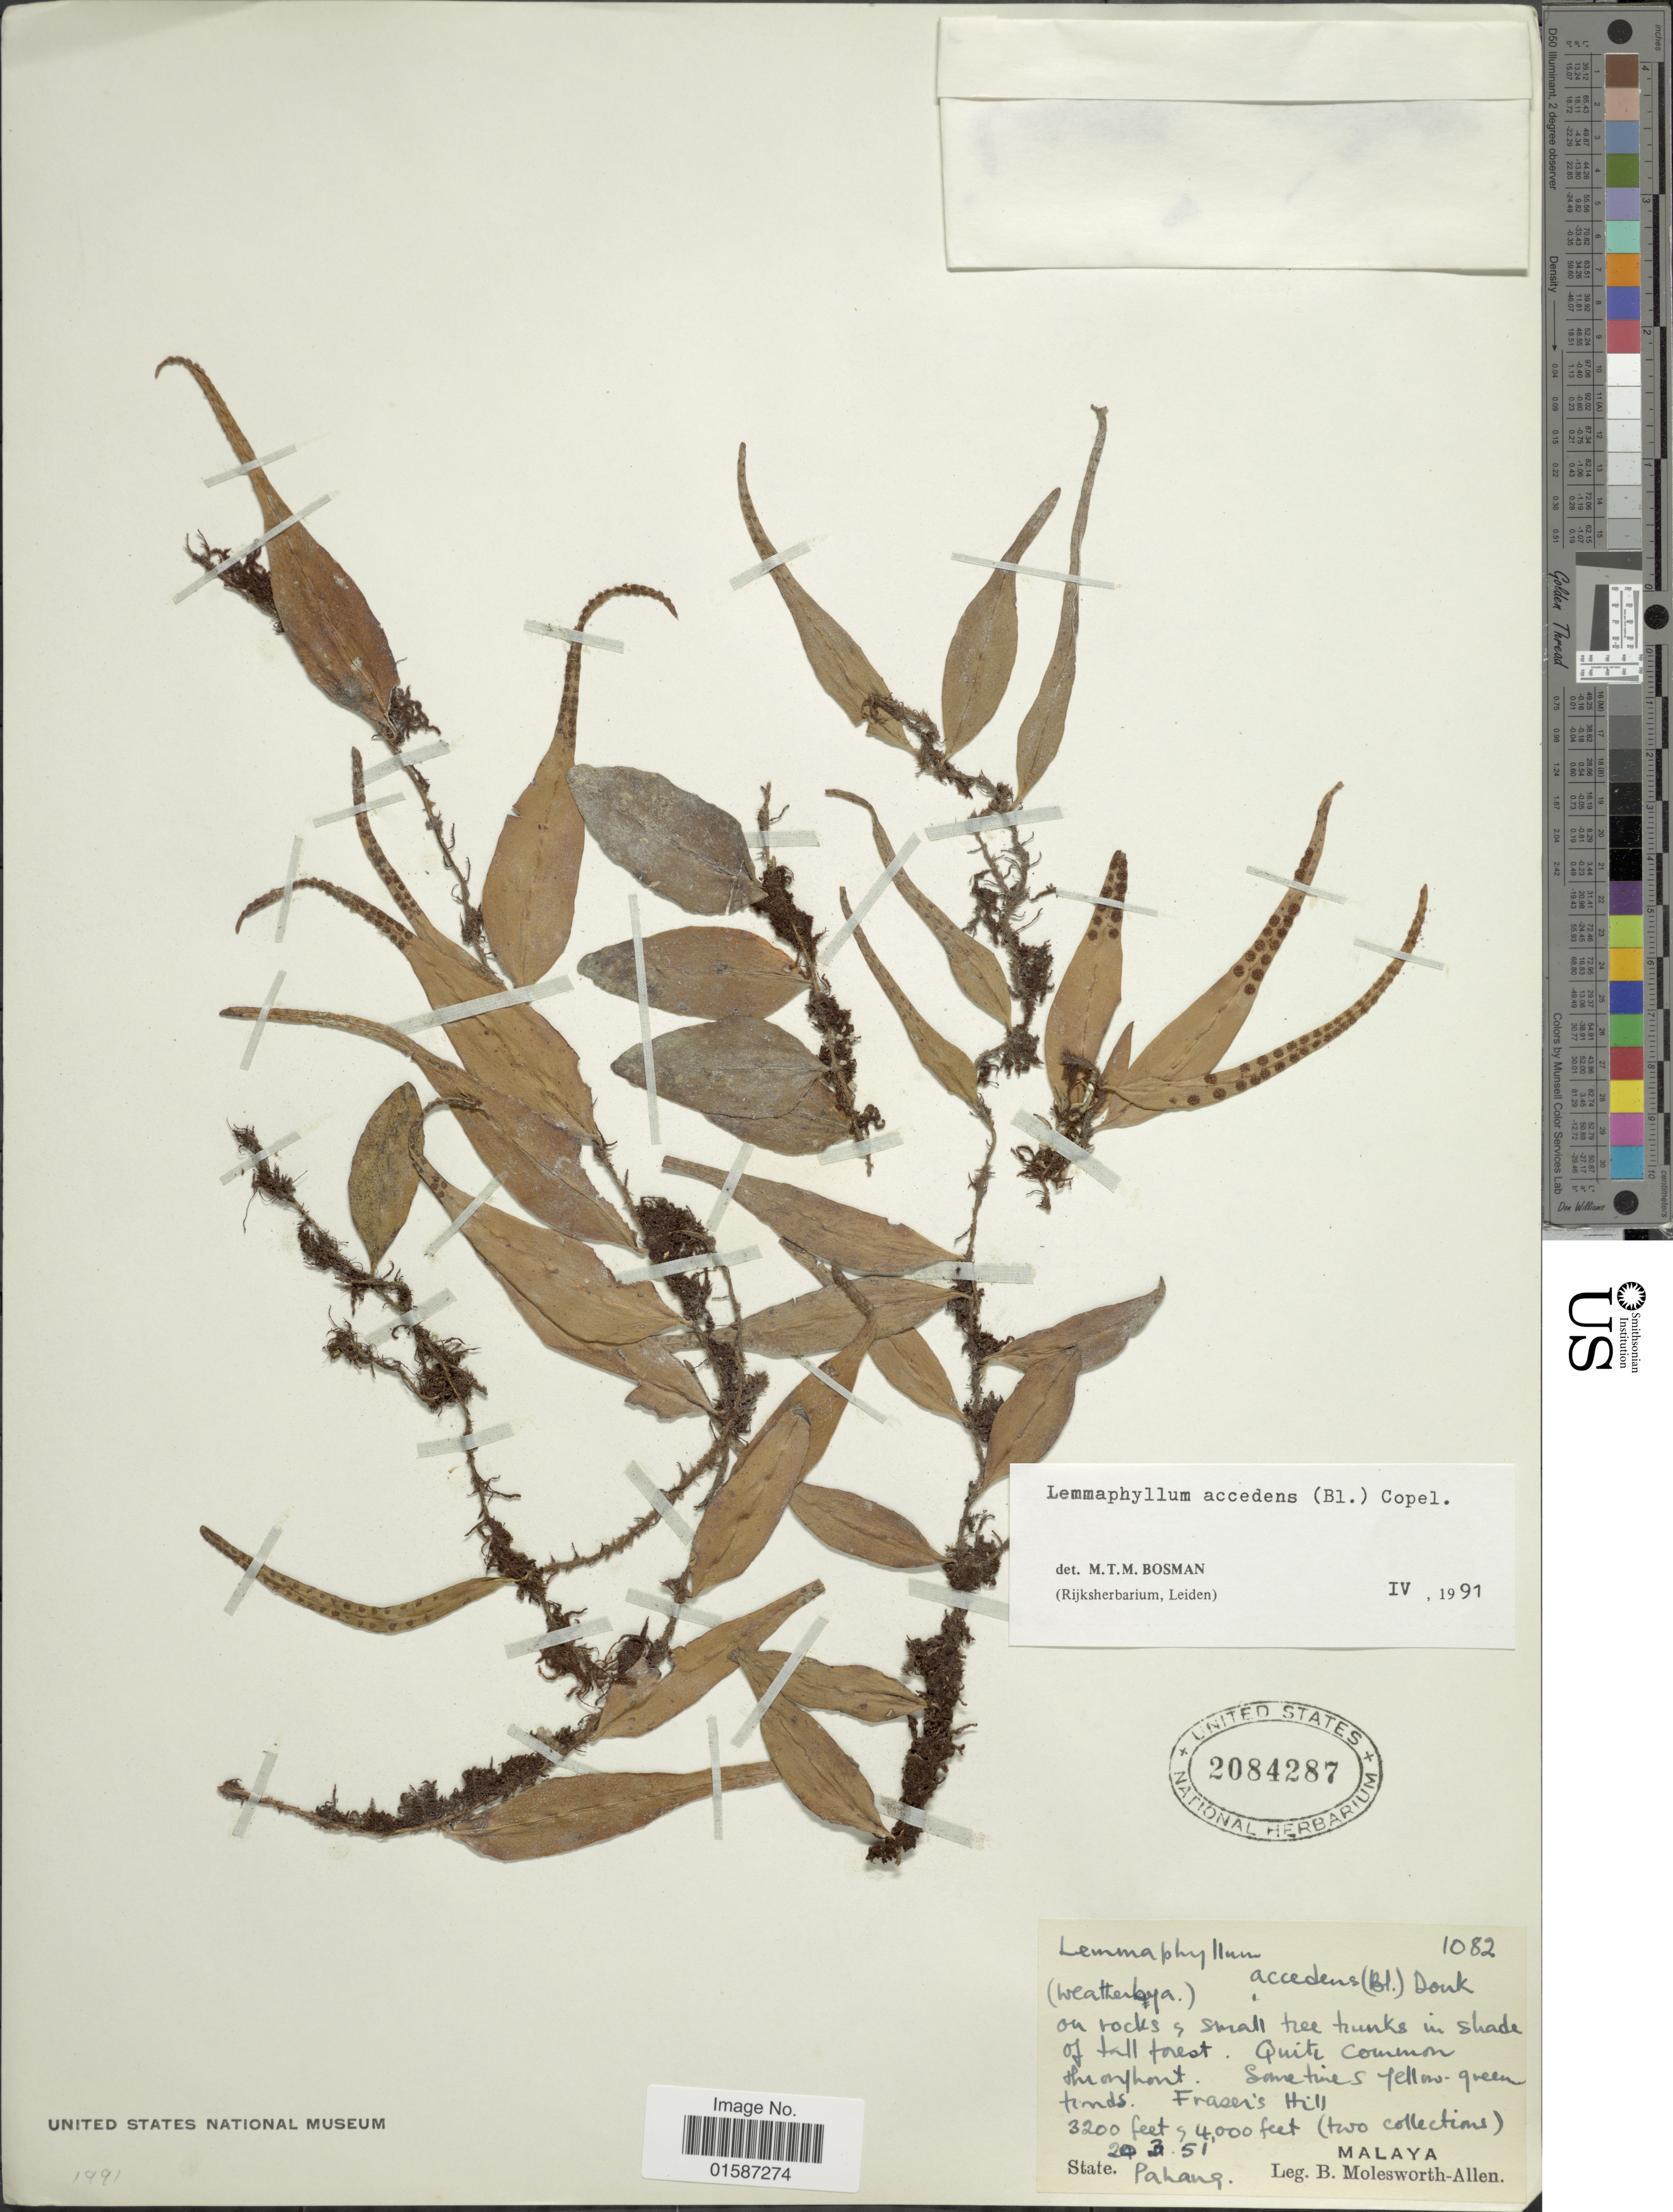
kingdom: Plantae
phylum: Tracheophyta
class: Polypodiopsida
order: Polypodiales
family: Polypodiaceae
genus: Lemmaphyllum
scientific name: Lemmaphyllum accedens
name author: (Blume) Donk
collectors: B. E. G. Molesworth-Allen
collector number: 1082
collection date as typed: Transcribed d/m/y: 20/3/51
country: Malaysia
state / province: Pahang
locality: Fraser;s Hill, State Pahang, Malaya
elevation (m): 975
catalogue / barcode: US 2084287